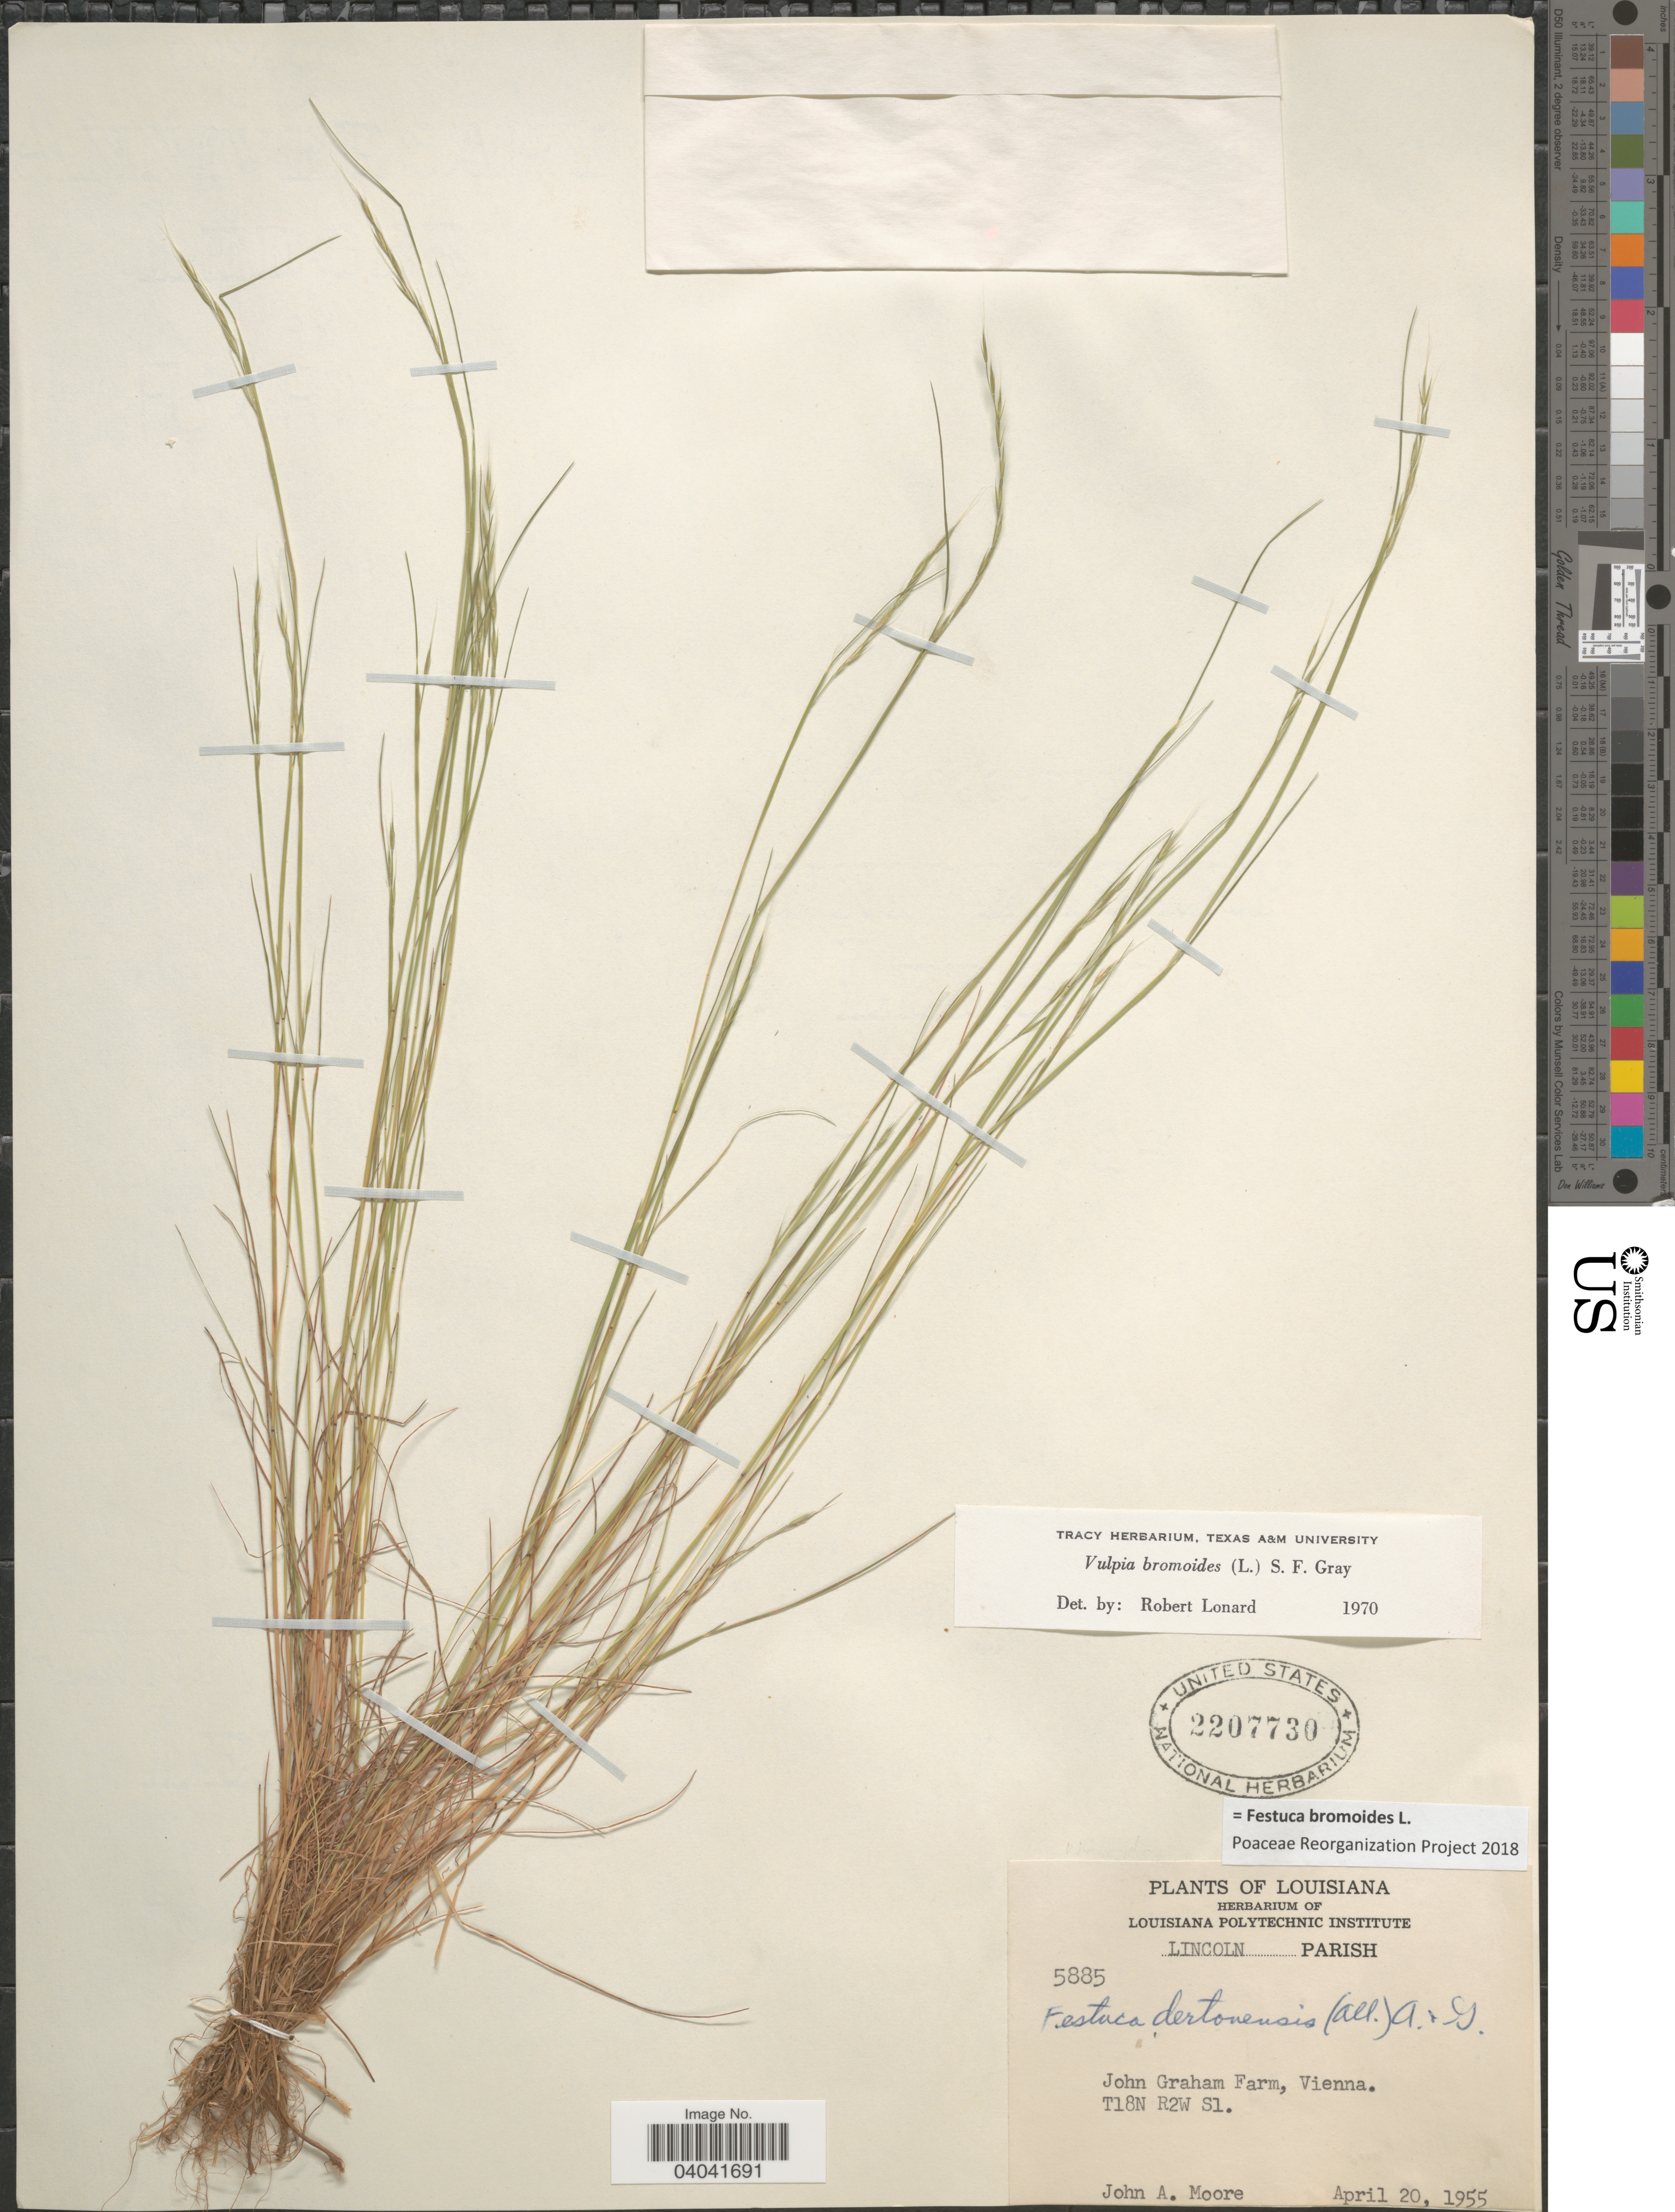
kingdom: Plantae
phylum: Tracheophyta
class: Liliopsida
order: Poales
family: Poaceae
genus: Festuca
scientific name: Festuca bromoides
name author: L.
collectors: J. A. Moore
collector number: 5885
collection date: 1955-04-20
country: United States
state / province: Louisiana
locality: Lincoln Parish. John Graham Farm, Vienna. T18N R2W S1.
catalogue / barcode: US 2207730